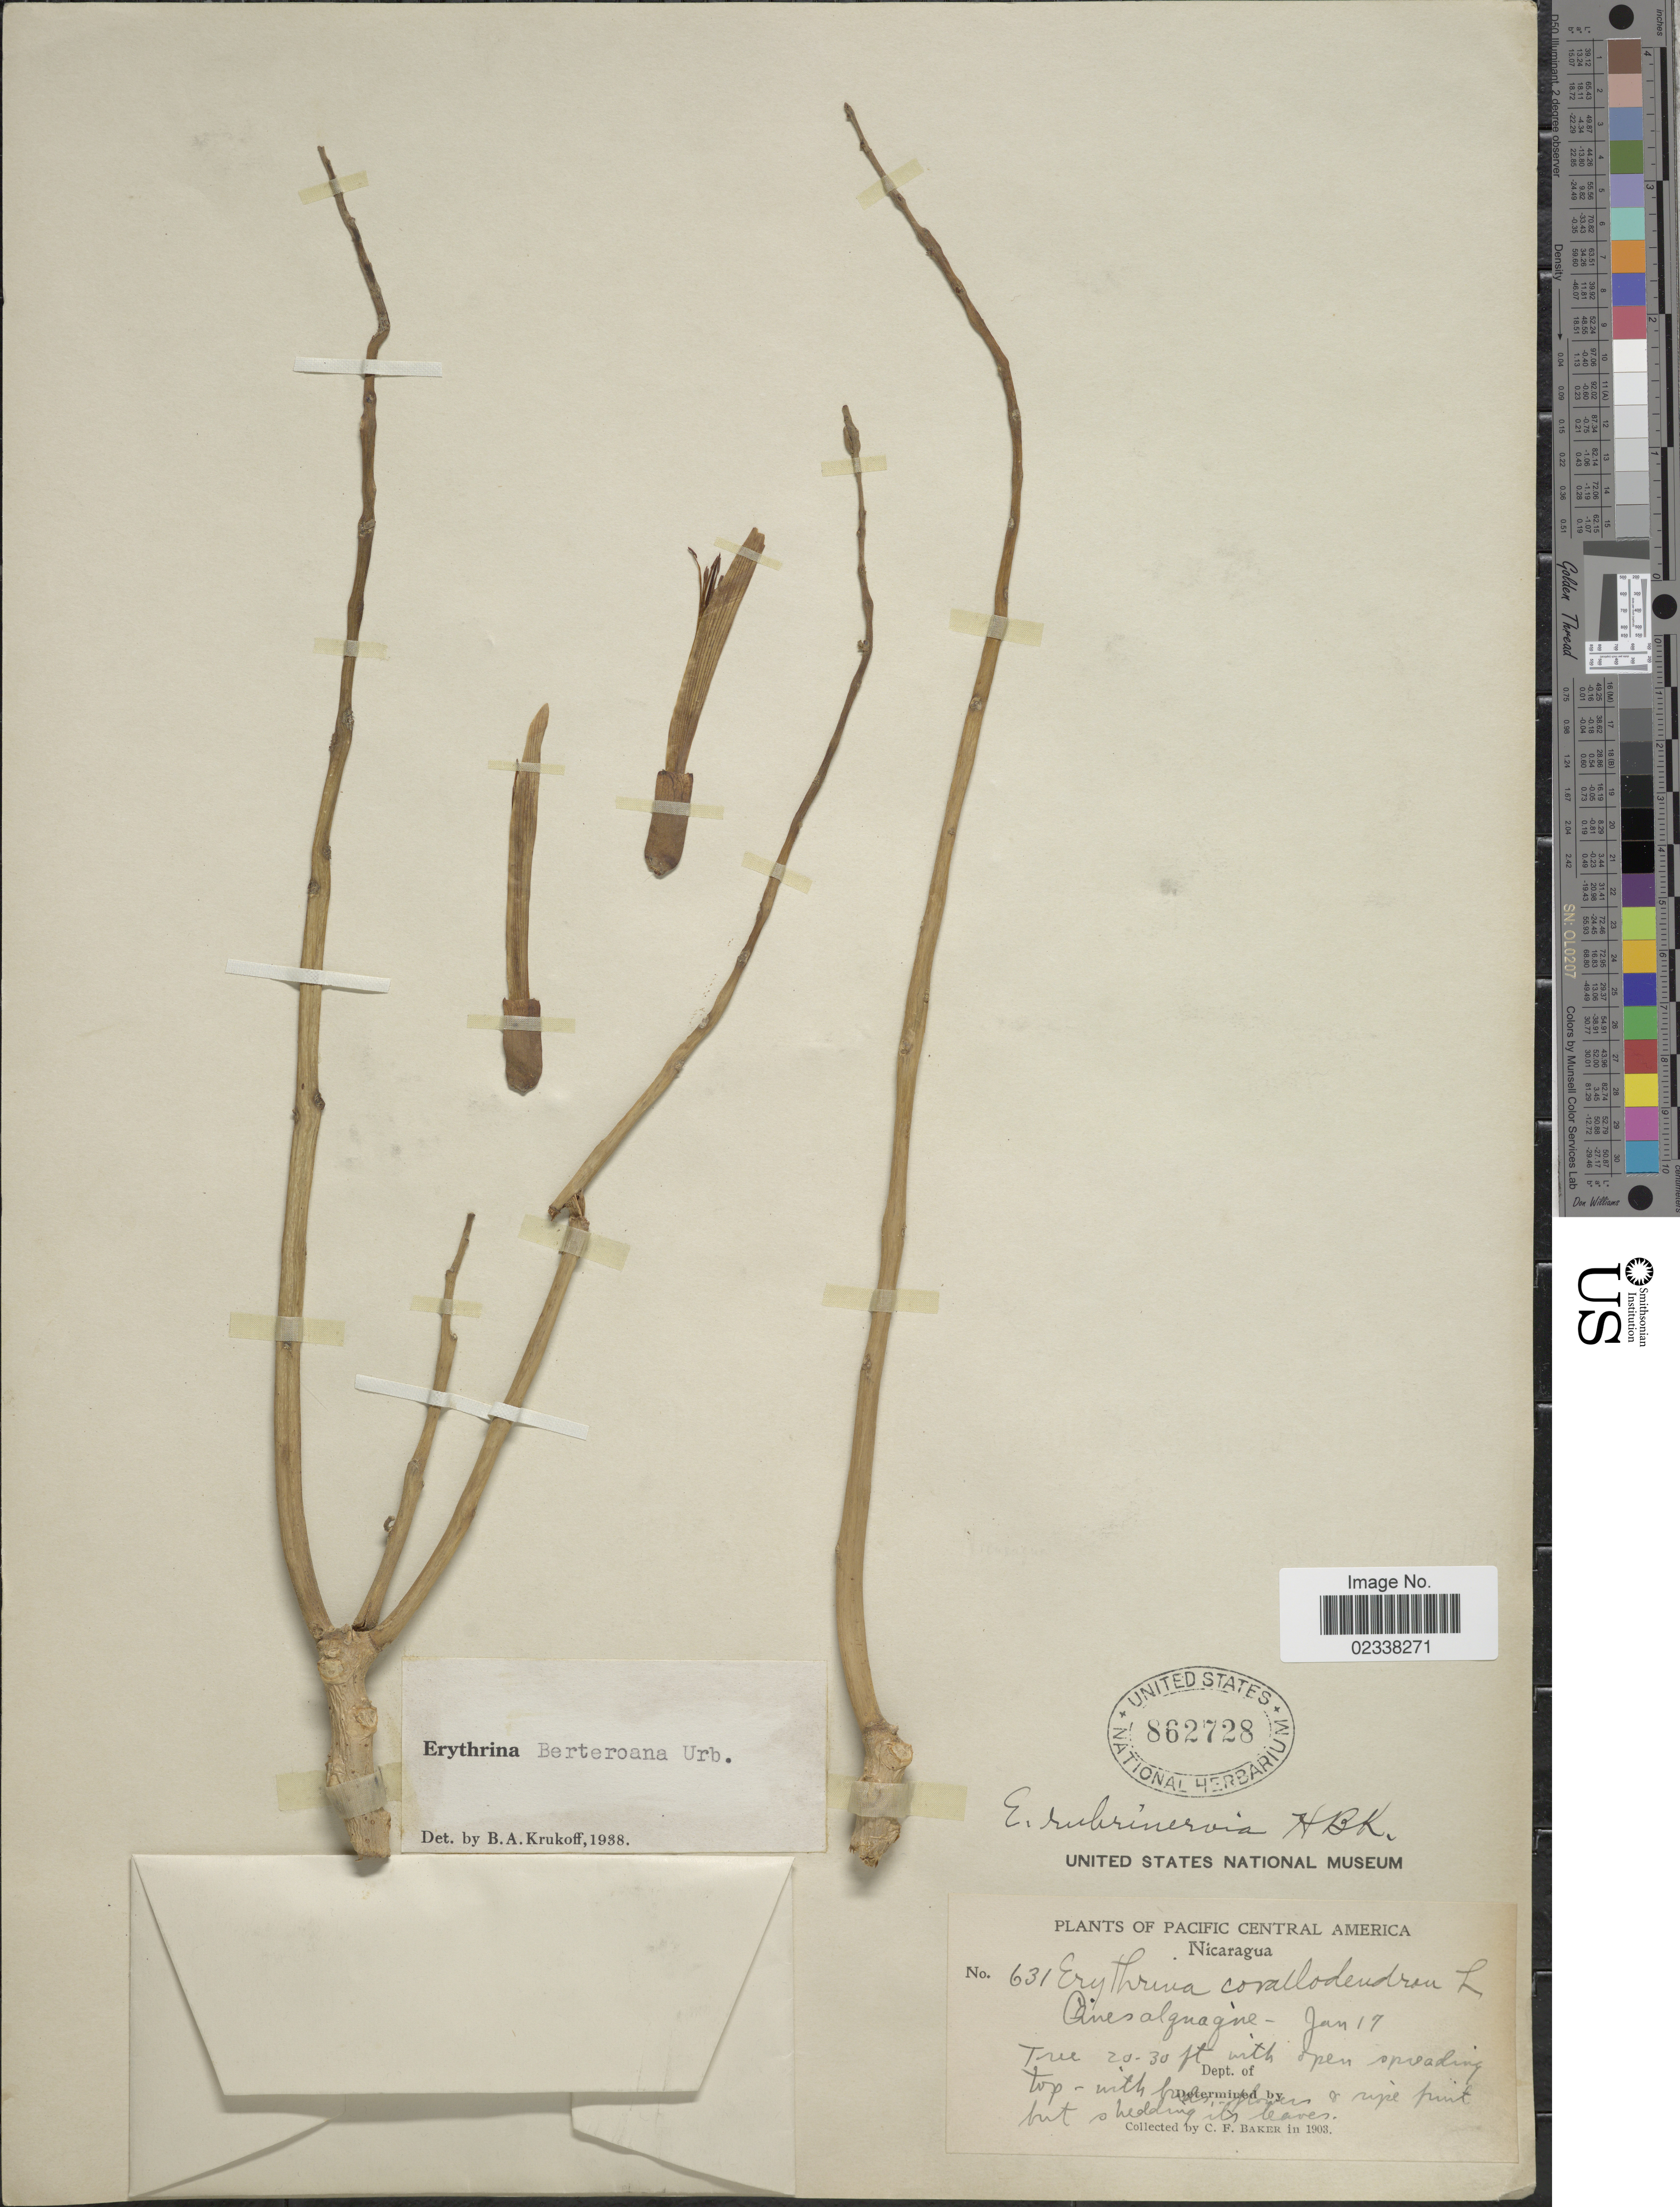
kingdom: Plantae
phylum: Tracheophyta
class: Magnoliopsida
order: Fabales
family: Fabaceae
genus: Erythrina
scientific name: Erythrina berteroana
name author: Urb.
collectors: C. F. Baker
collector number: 631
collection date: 1903-01-17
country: Nicaragua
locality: Pacific Central America. Quezalguaque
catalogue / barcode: US 862728